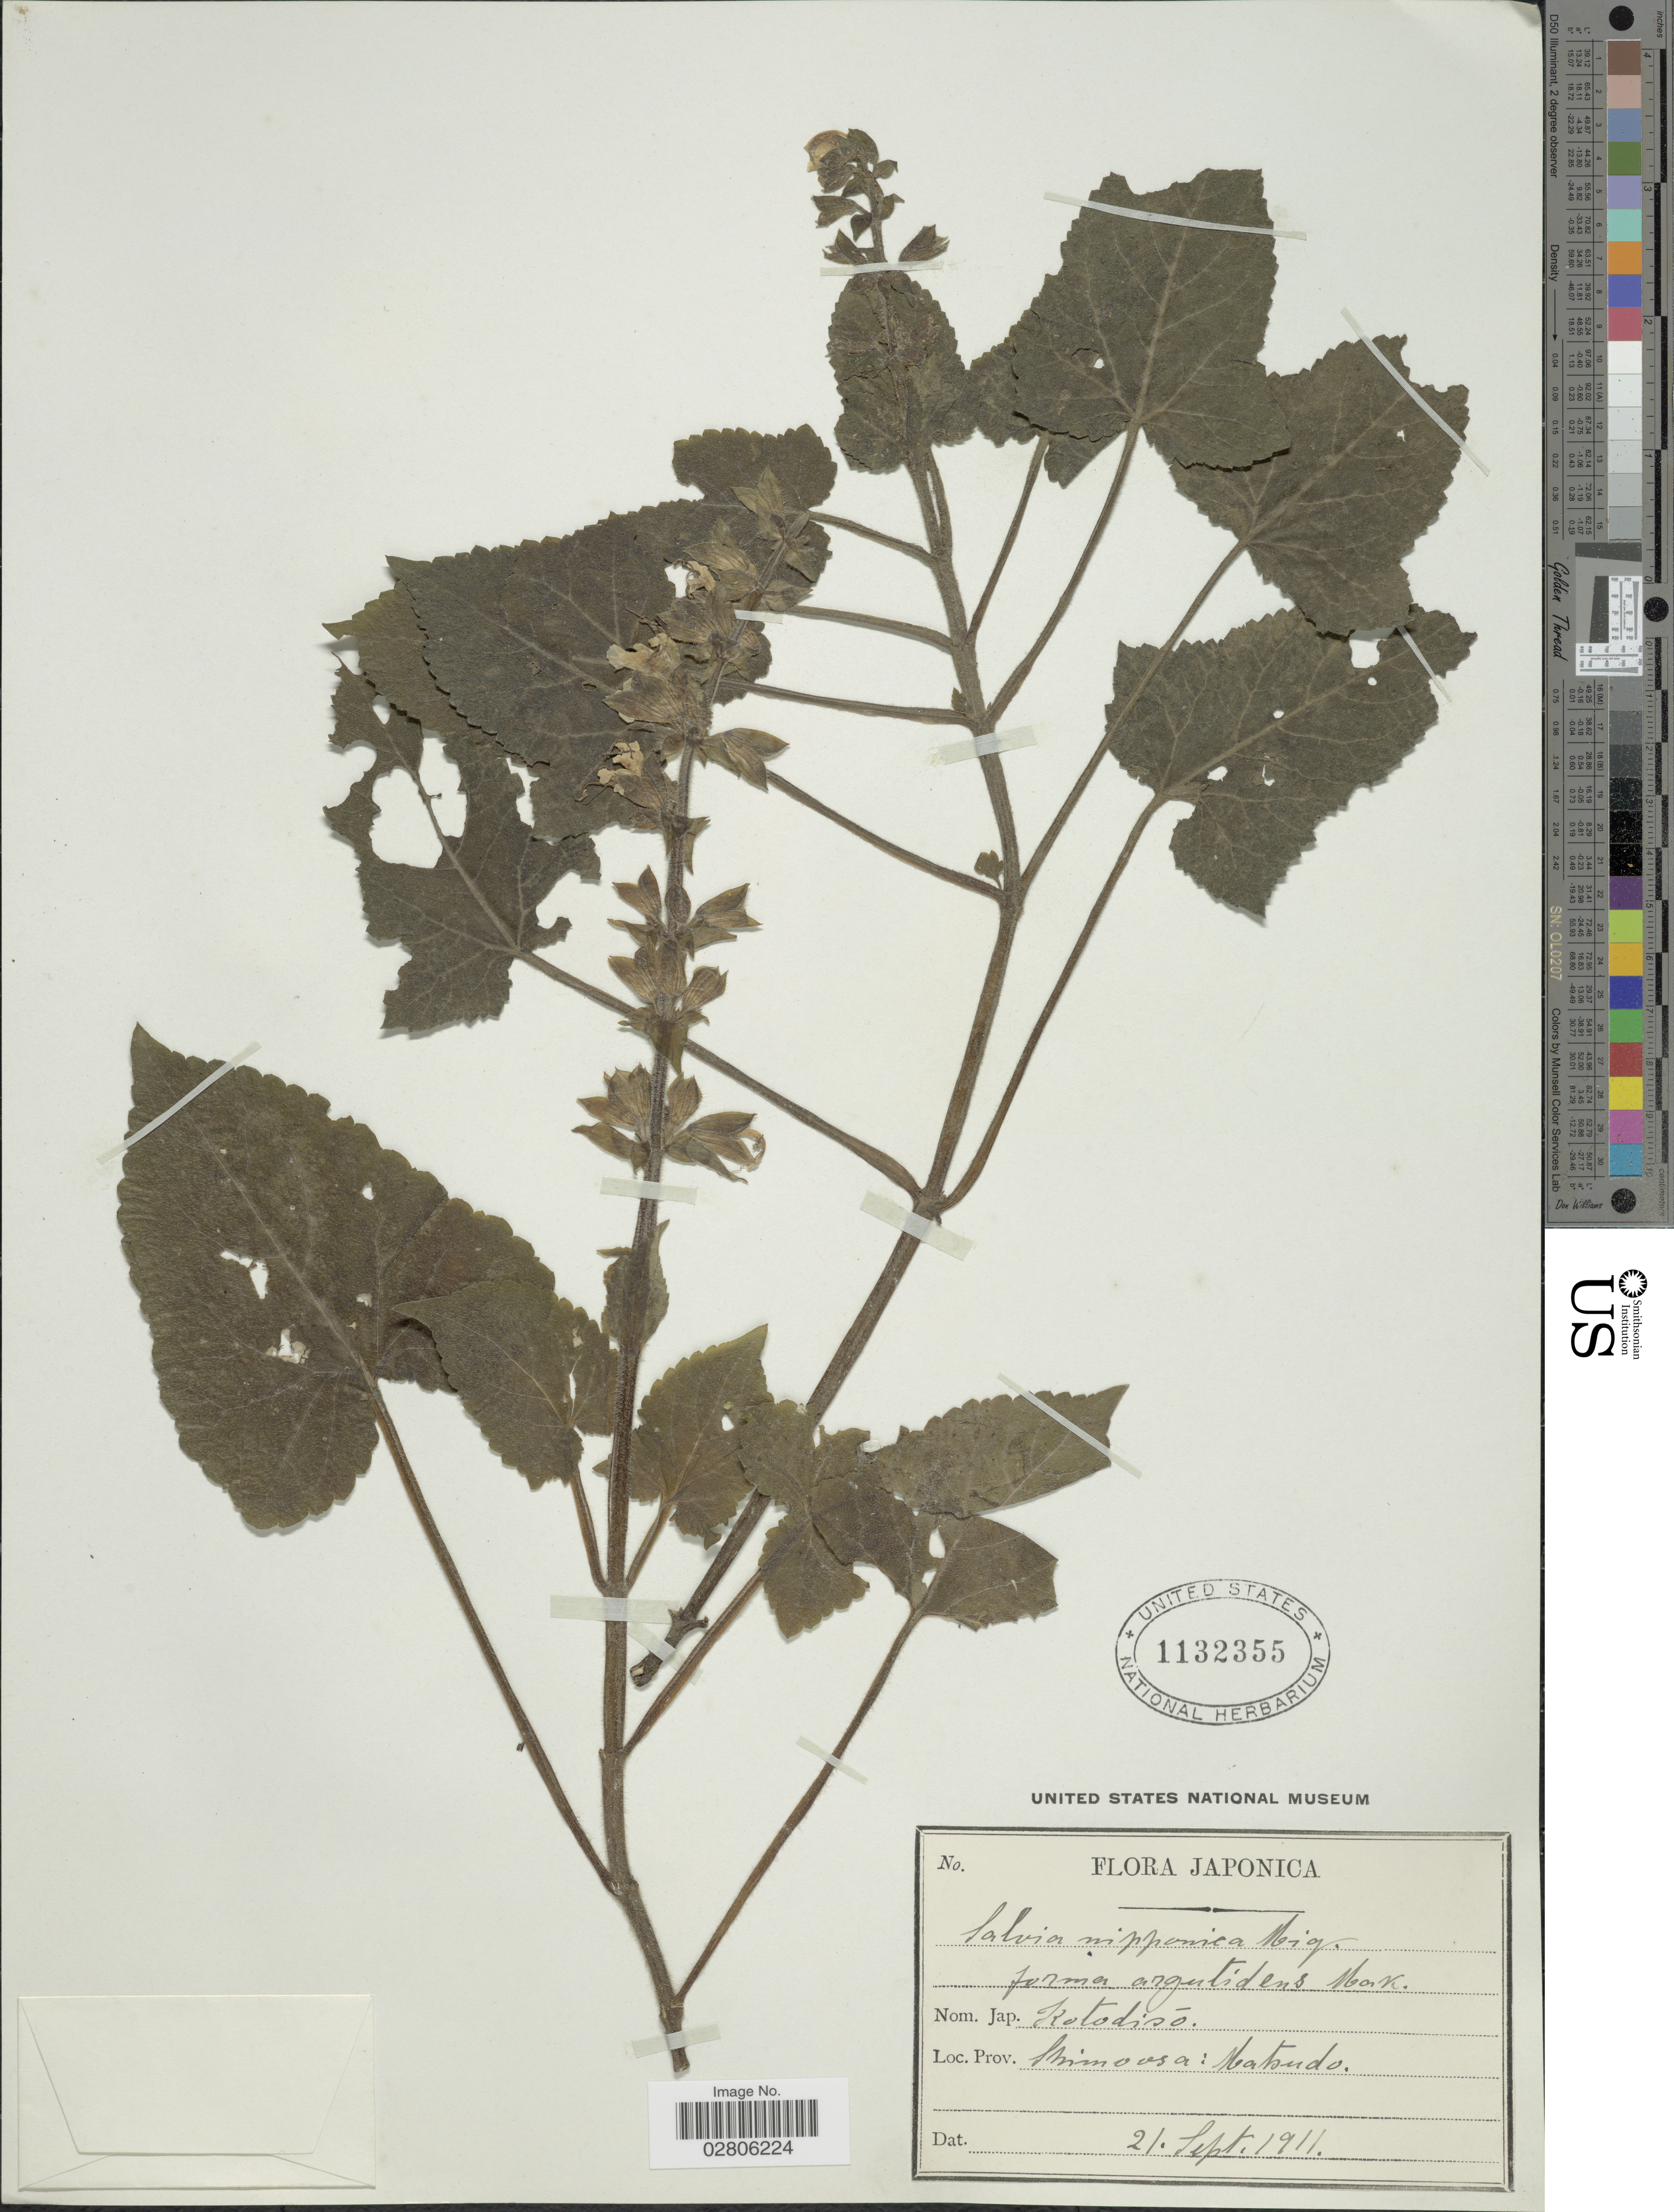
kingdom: Plantae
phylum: Tracheophyta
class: Magnoliopsida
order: Lamiales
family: Lamiaceae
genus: Salvia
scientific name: Salvia nipponica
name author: Miq.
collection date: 1911-09-21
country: Japan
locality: Shimoosa; Matsudo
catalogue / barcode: US 1132355